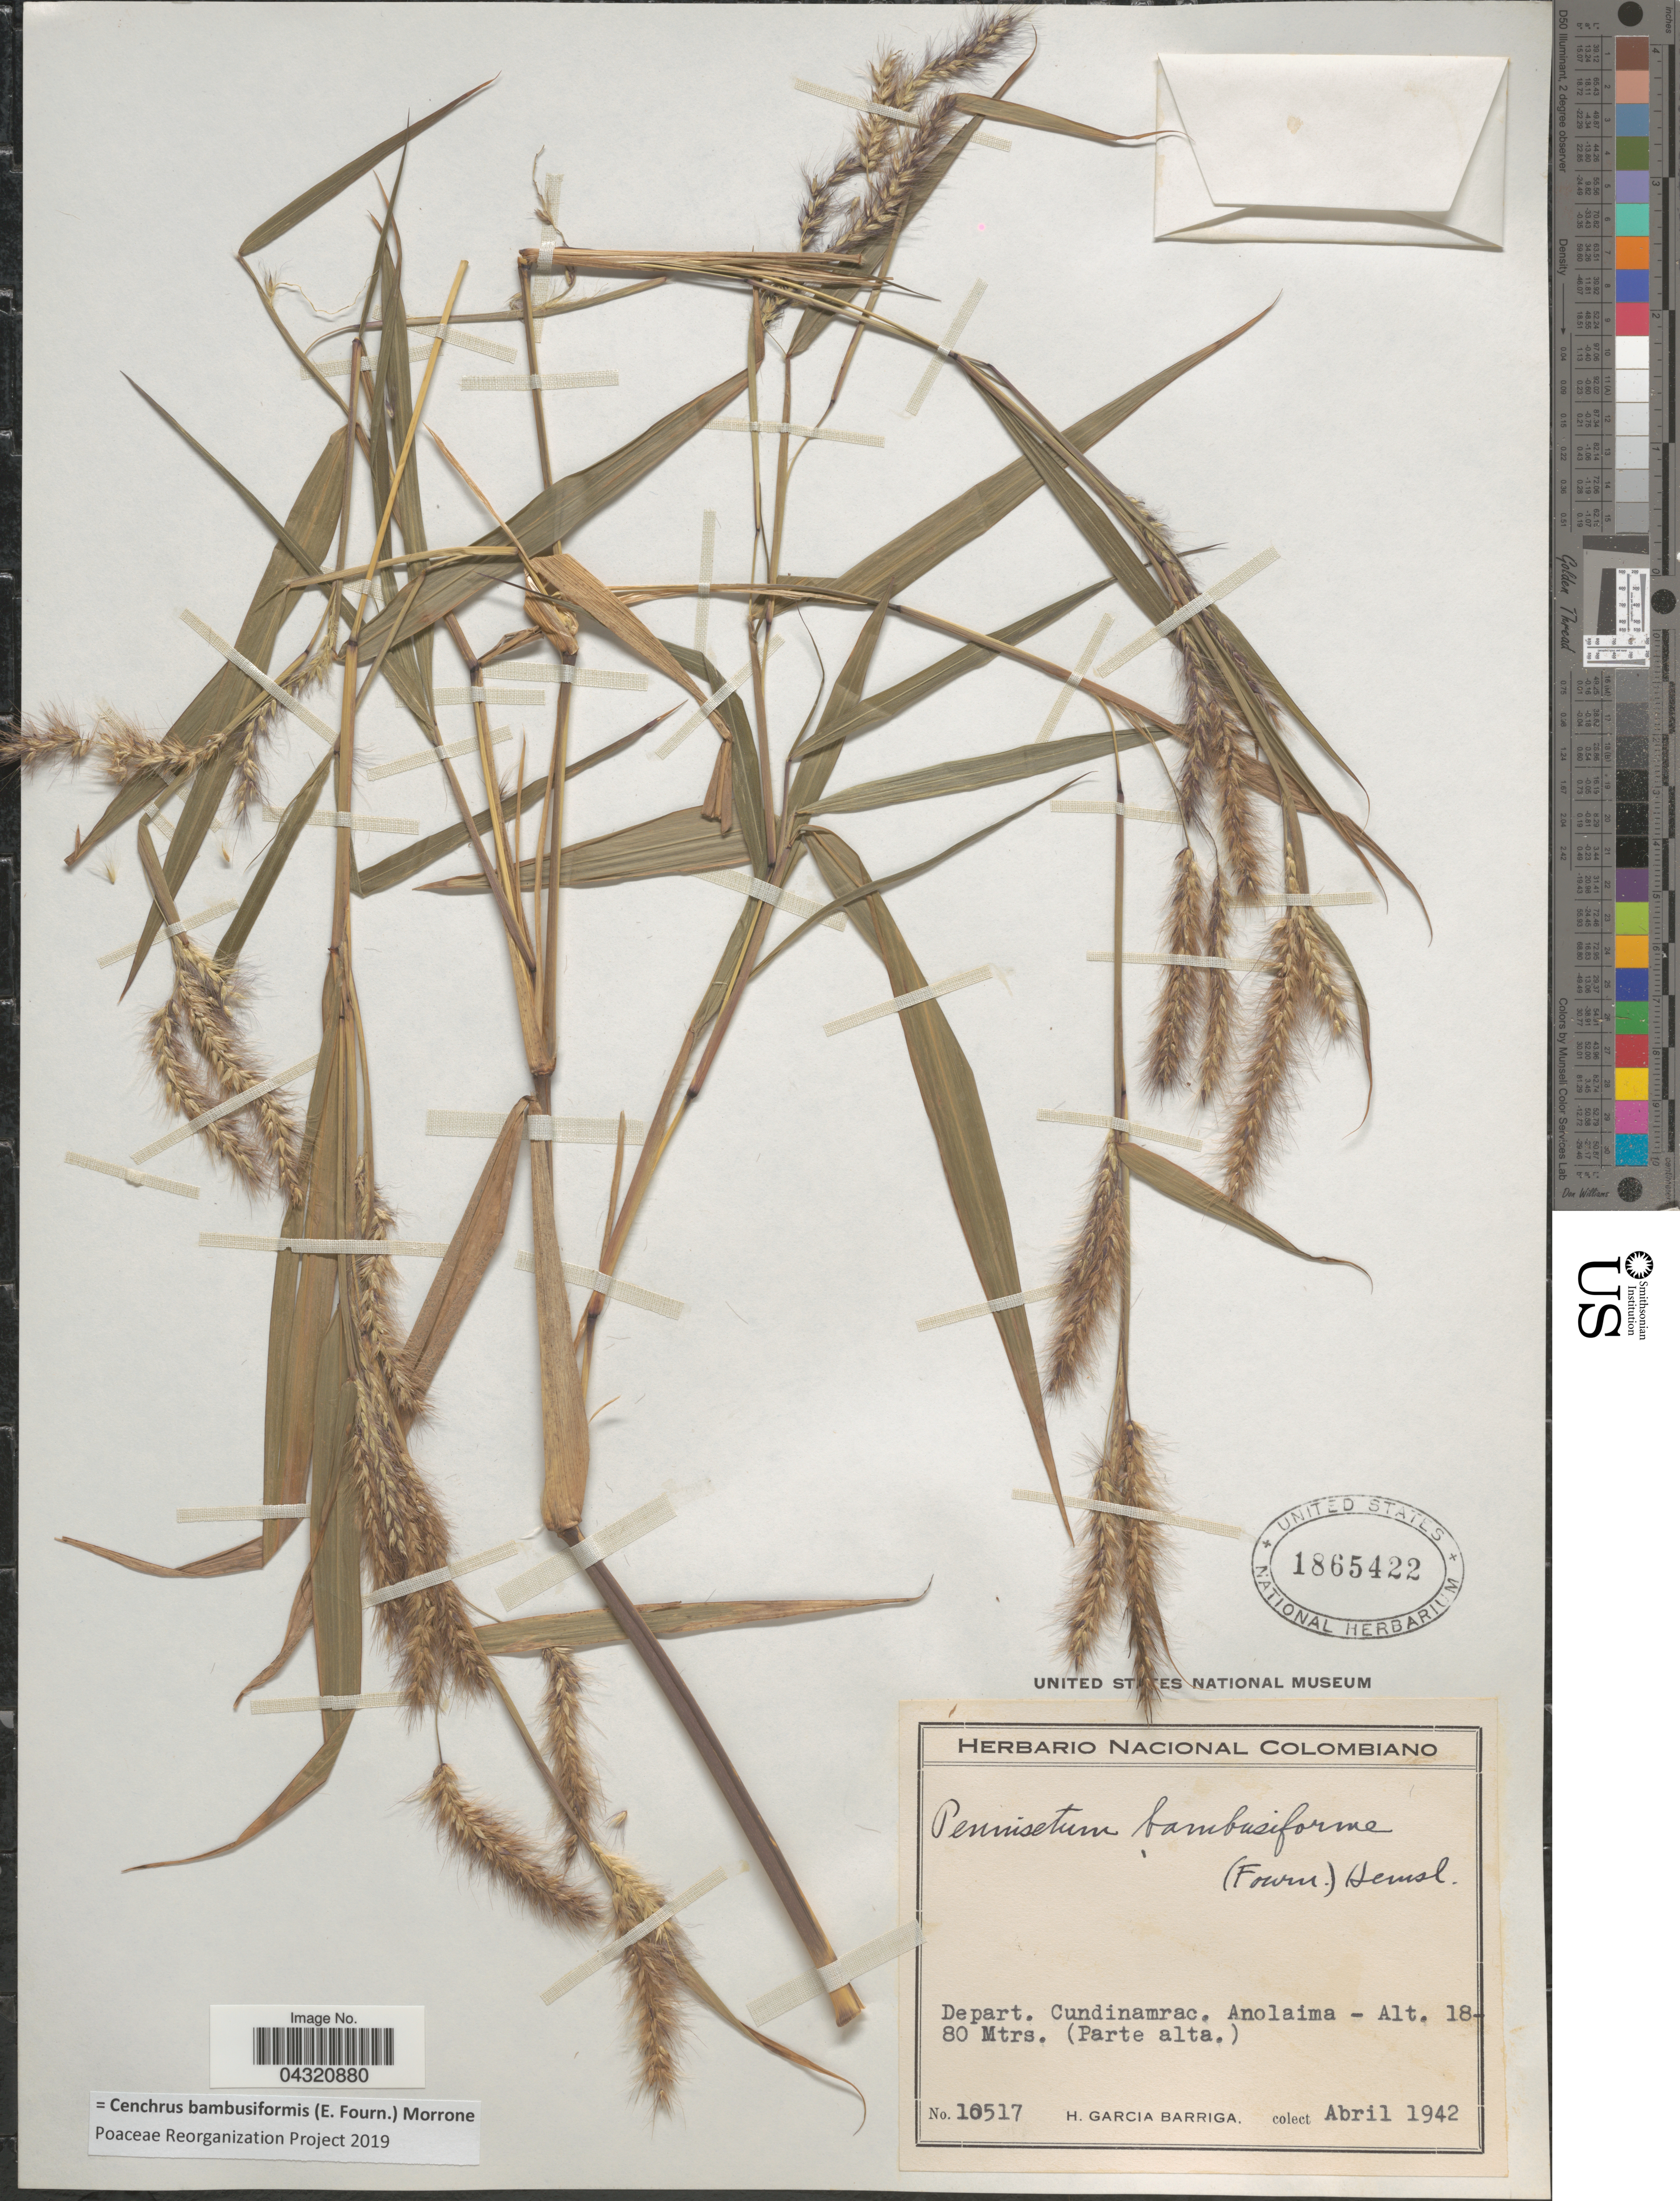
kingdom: Plantae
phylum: Tracheophyta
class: Liliopsida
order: Poales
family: Poaceae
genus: Cenchrus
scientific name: Cenchrus bambusiformis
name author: (E. Fourn.) Morrone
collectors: H. García Barriga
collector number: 10517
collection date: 1942-04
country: Colombia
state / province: Cundinamarca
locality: Depart. Cundinamrac. Anolaima.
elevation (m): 18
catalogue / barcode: US 1865422